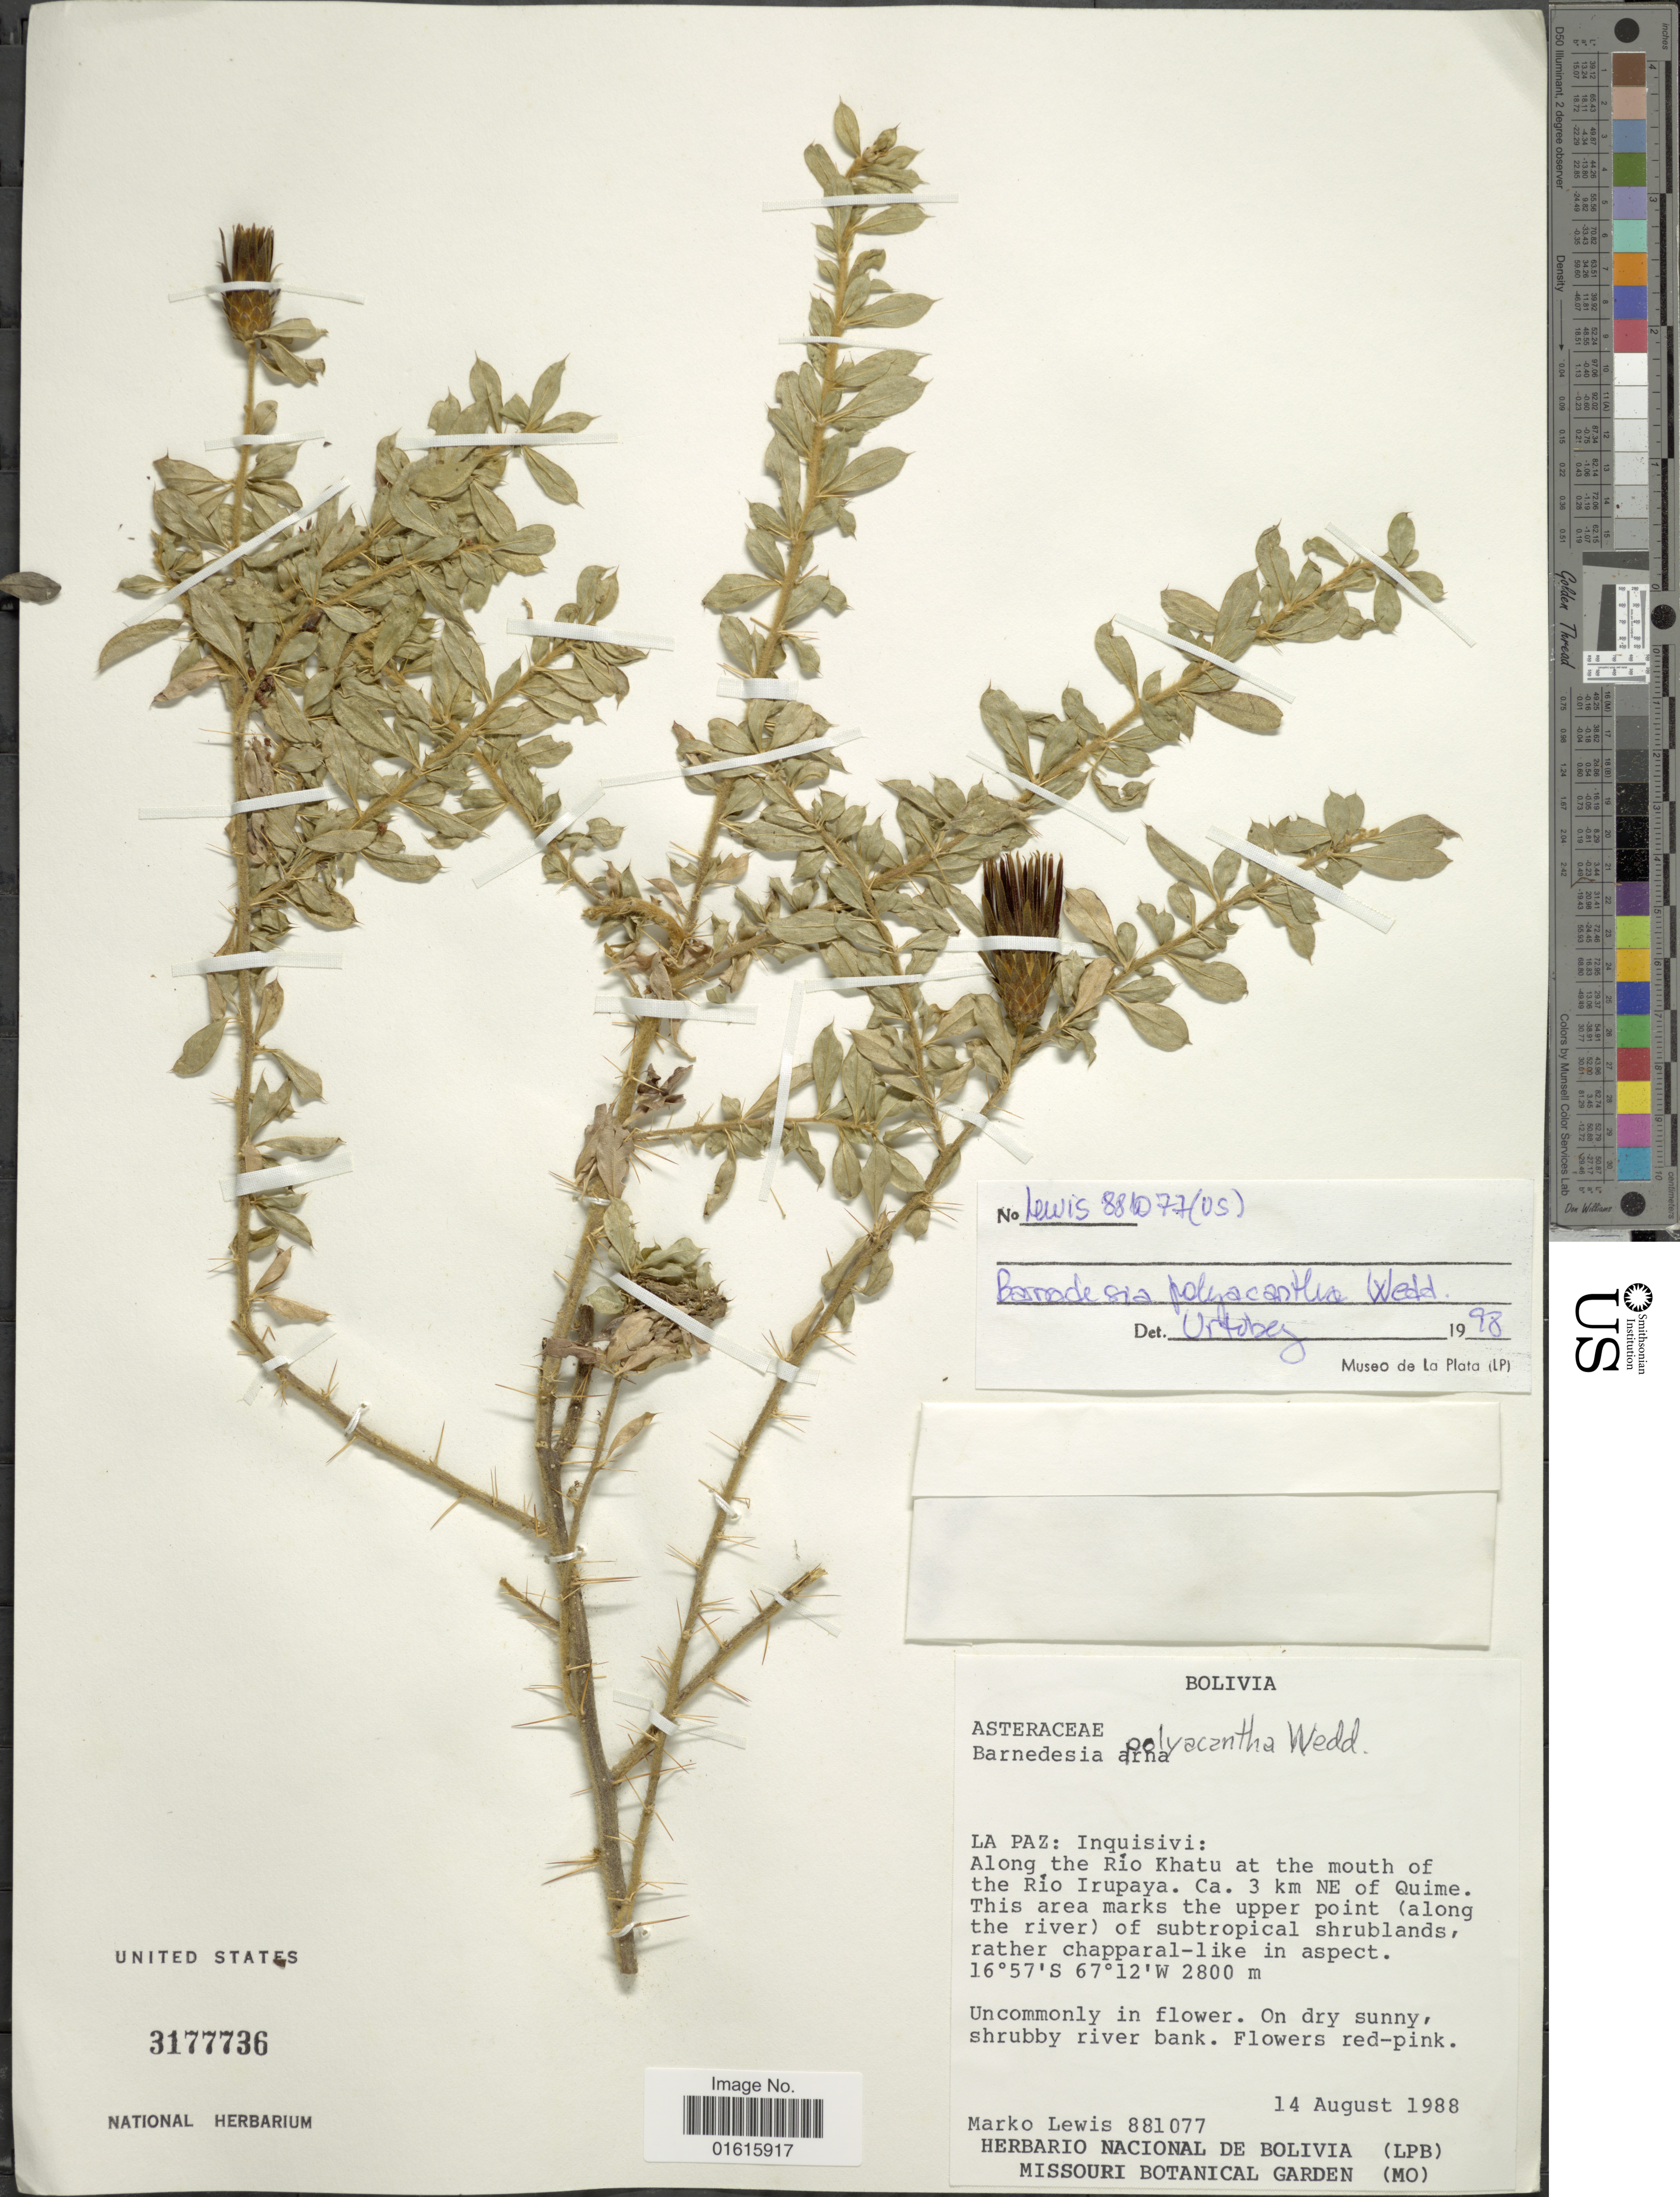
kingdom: Plantae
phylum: Tracheophyta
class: Magnoliopsida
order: Asterales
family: Asteraceae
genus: Barnadesia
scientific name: Barnadesia polyacantha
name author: Wedd.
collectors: M. A. Lewis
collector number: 881077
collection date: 1988-08-14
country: Bolivia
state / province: La Paz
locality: Inquisivi: Along the Rio Khatu at the mouth of the Rio Irupaya. Ca. 3 km NE of Quime. This area marks the upper point (along the river) of subtropical shrublands, rather chapparal-like in aspect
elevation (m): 2800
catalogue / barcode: US 3177736